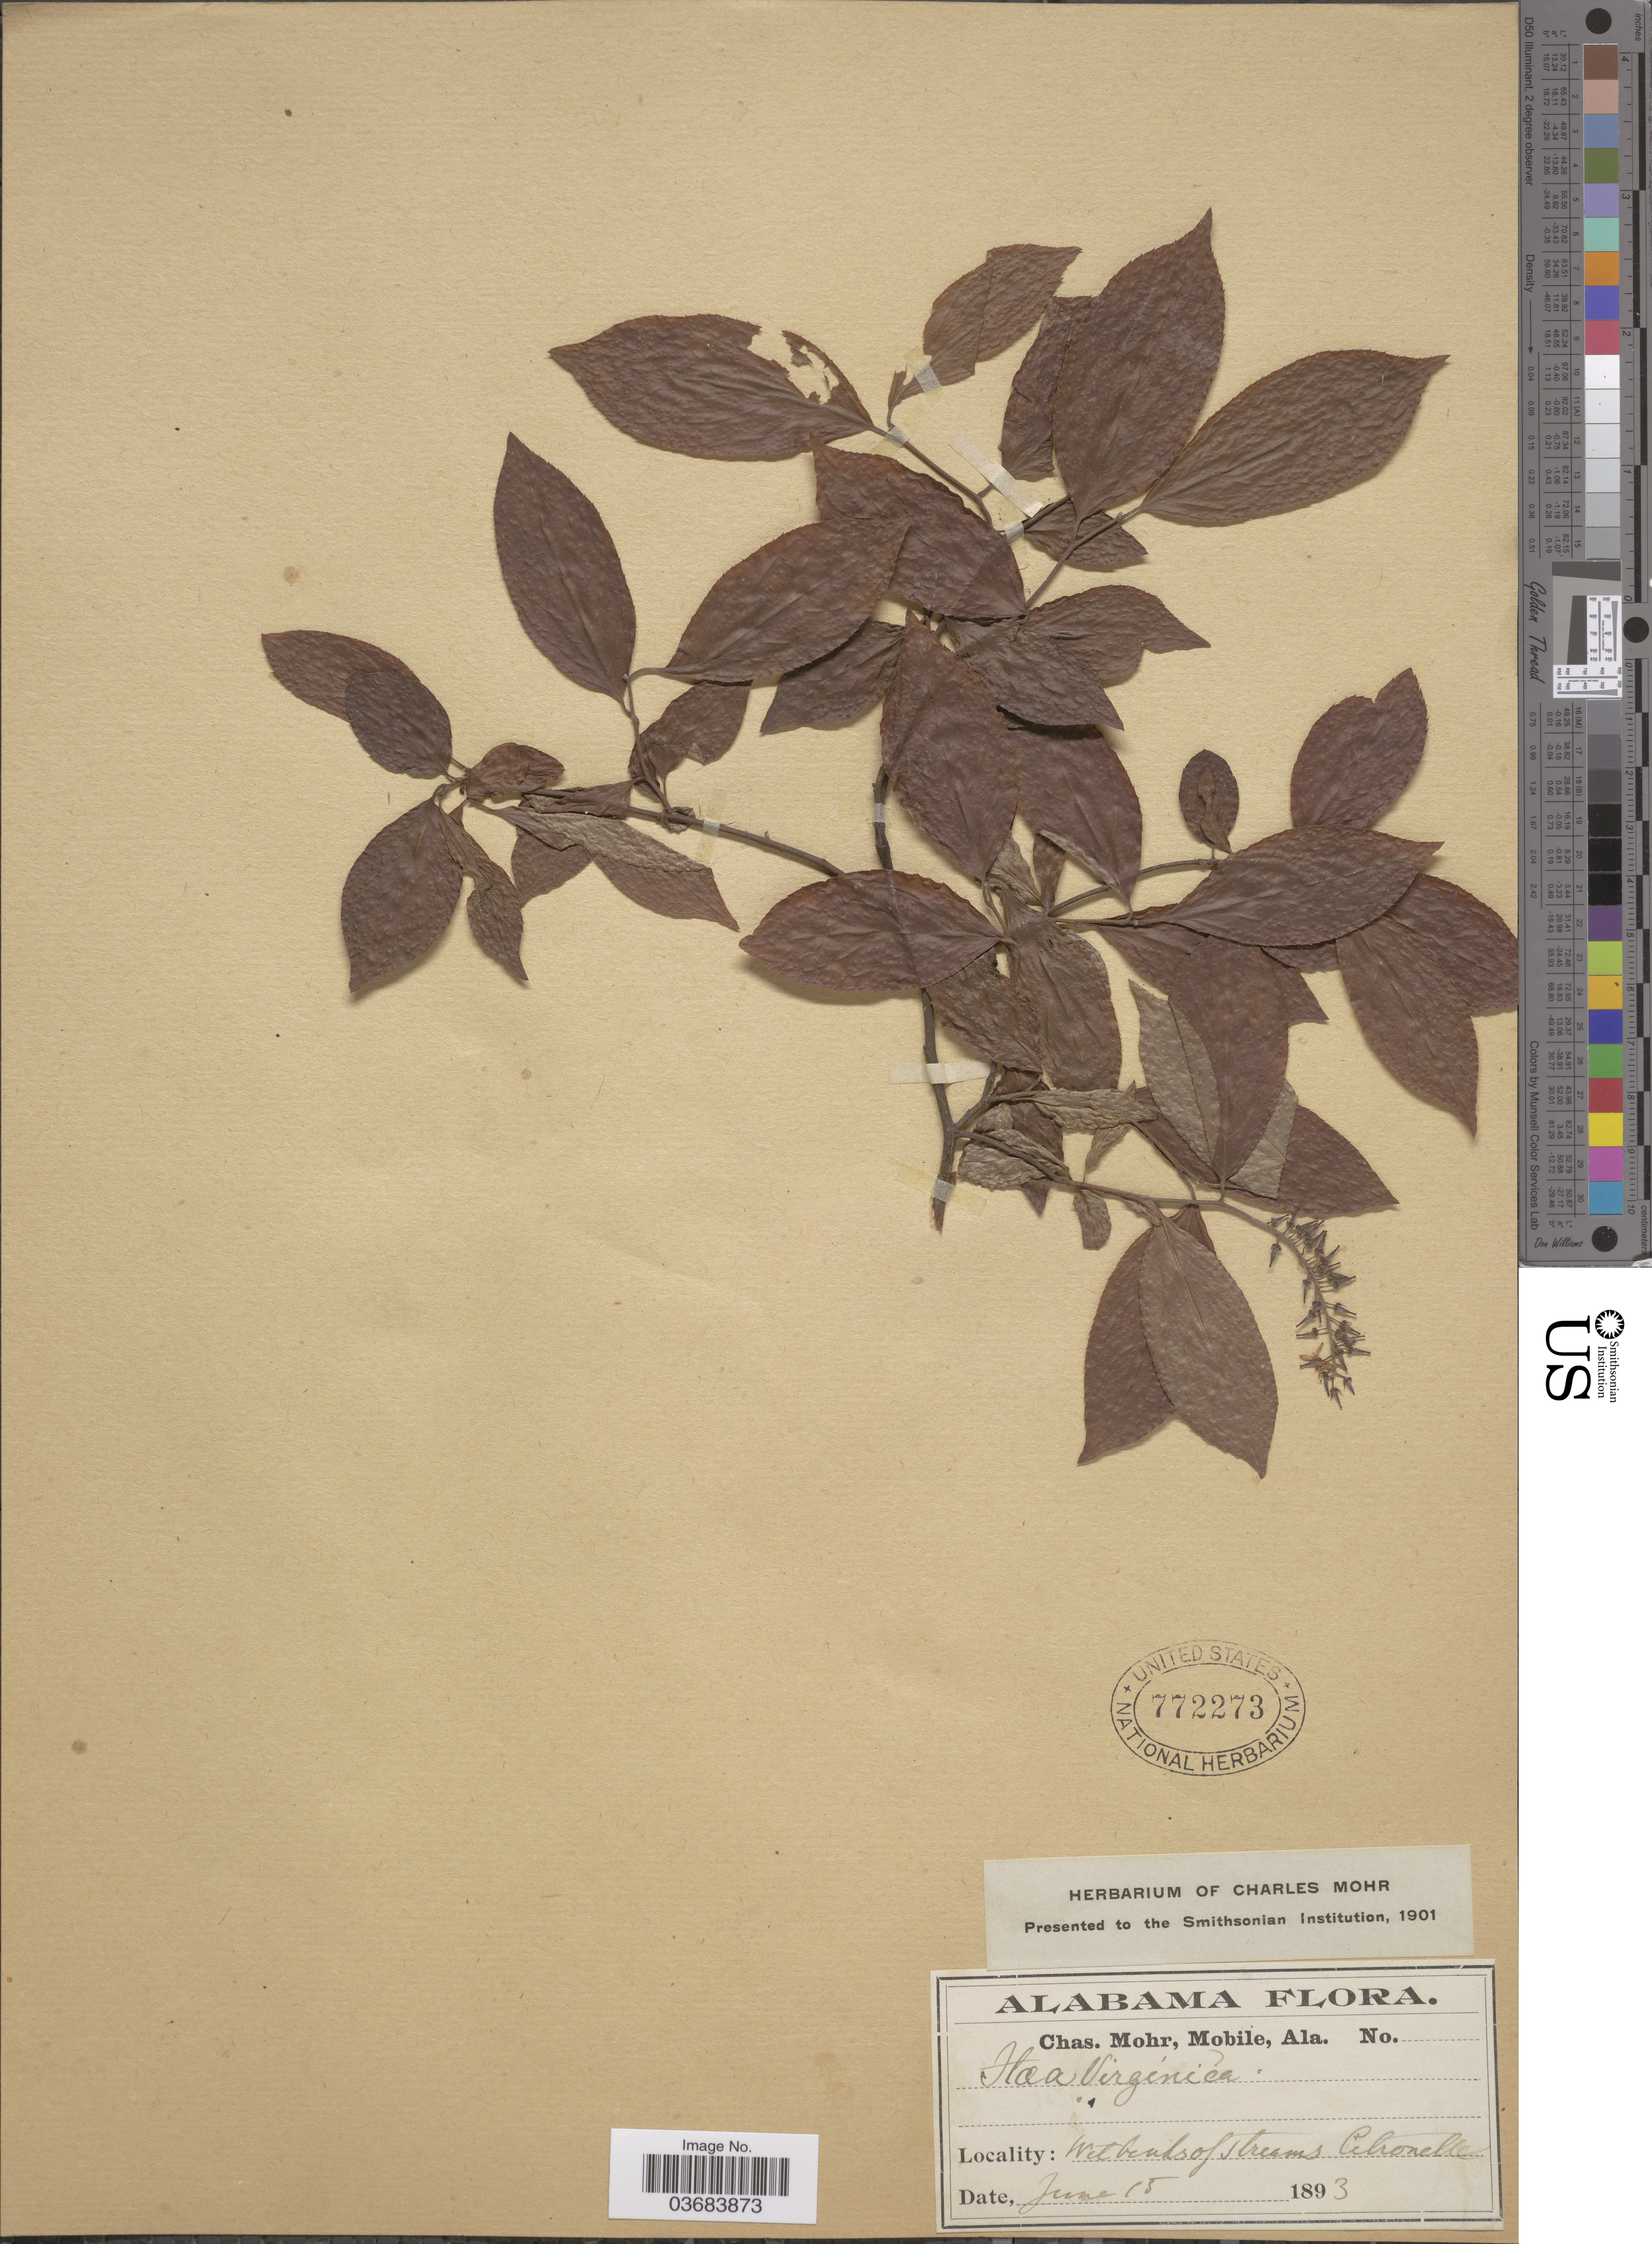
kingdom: Plantae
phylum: Tracheophyta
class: Magnoliopsida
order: Saxifragales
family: Iteaceae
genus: Itea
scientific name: Itea virginica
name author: L.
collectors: Mohr, C. T. (herbarium)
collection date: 1893-06-15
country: United States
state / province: Alabama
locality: Wet banks of streams, Citronelle.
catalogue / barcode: US 772273